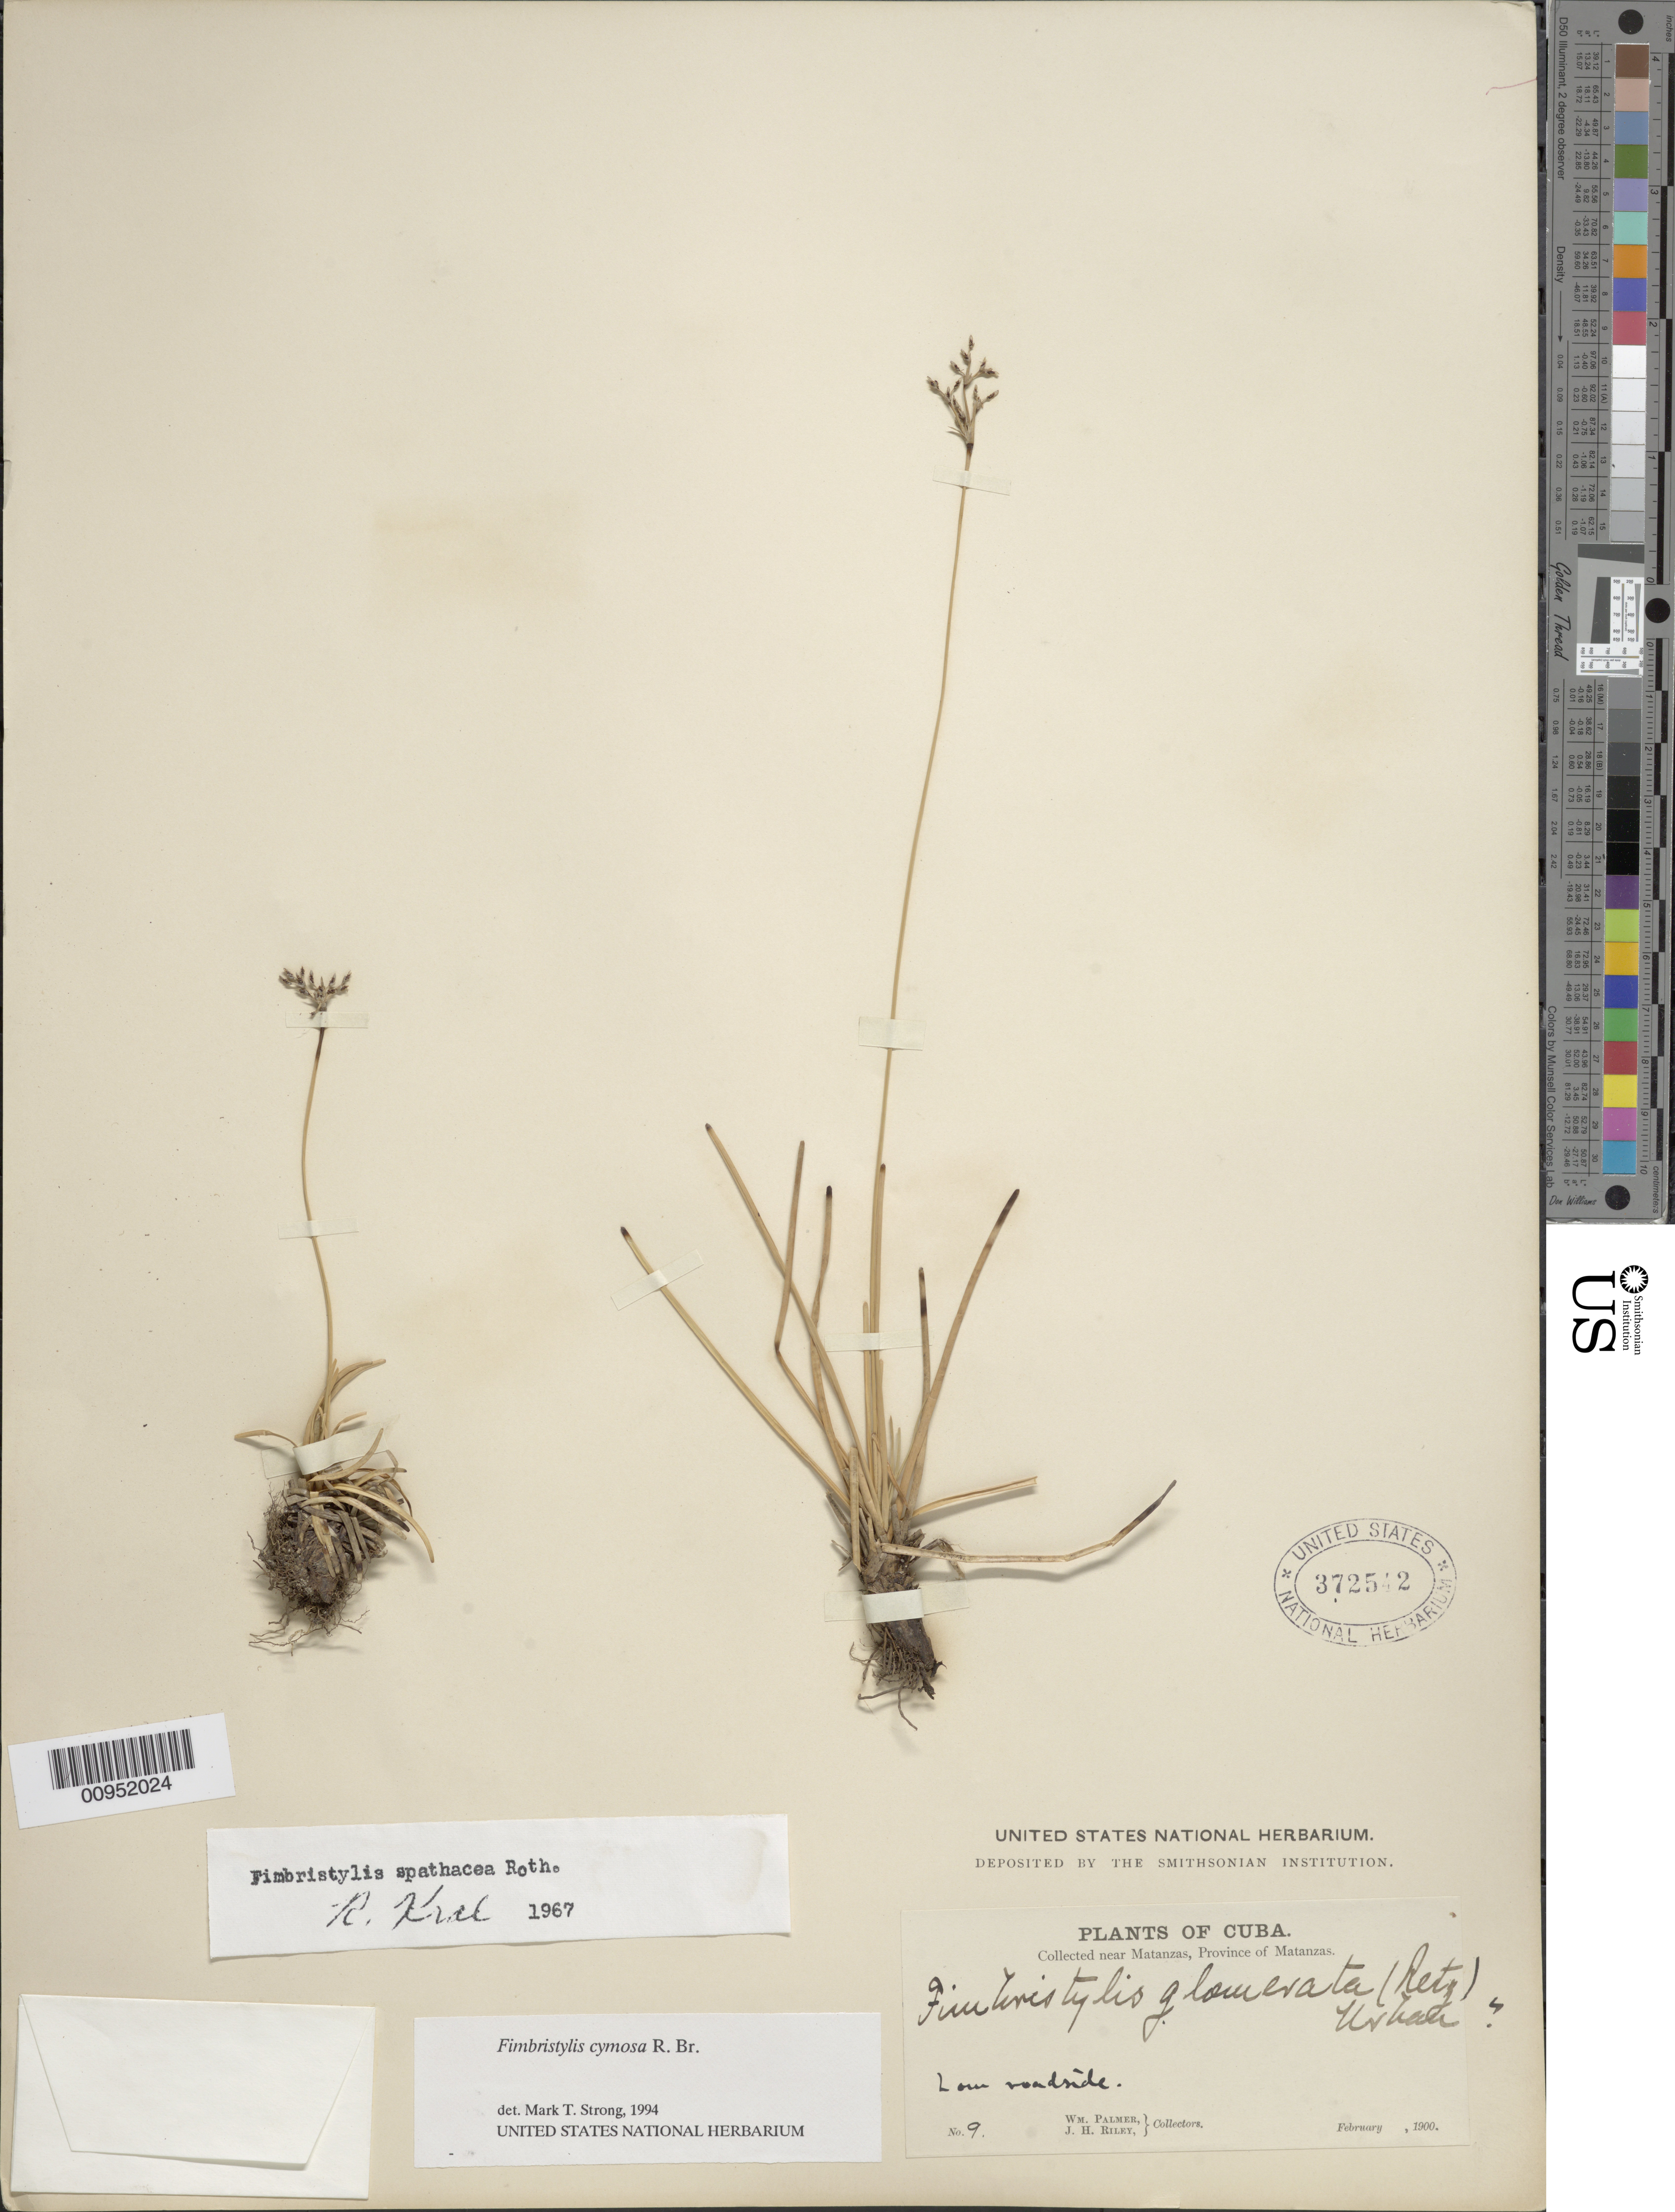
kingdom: Plantae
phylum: Tracheophyta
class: Liliopsida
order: Poales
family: Cyperaceae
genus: Fimbristylis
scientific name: Fimbristylis cymosa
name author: R. Br.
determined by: Strong, M. T., (US), Smithsonian Institution - National Museum of Natural History (UNITED STATES)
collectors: W. Palmer & J. H. Riley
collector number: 9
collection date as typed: Feb 1900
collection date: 1900-02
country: Cuba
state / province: Matanzas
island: Cuba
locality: Roadside near Matanzas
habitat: Roadside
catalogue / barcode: US 372542